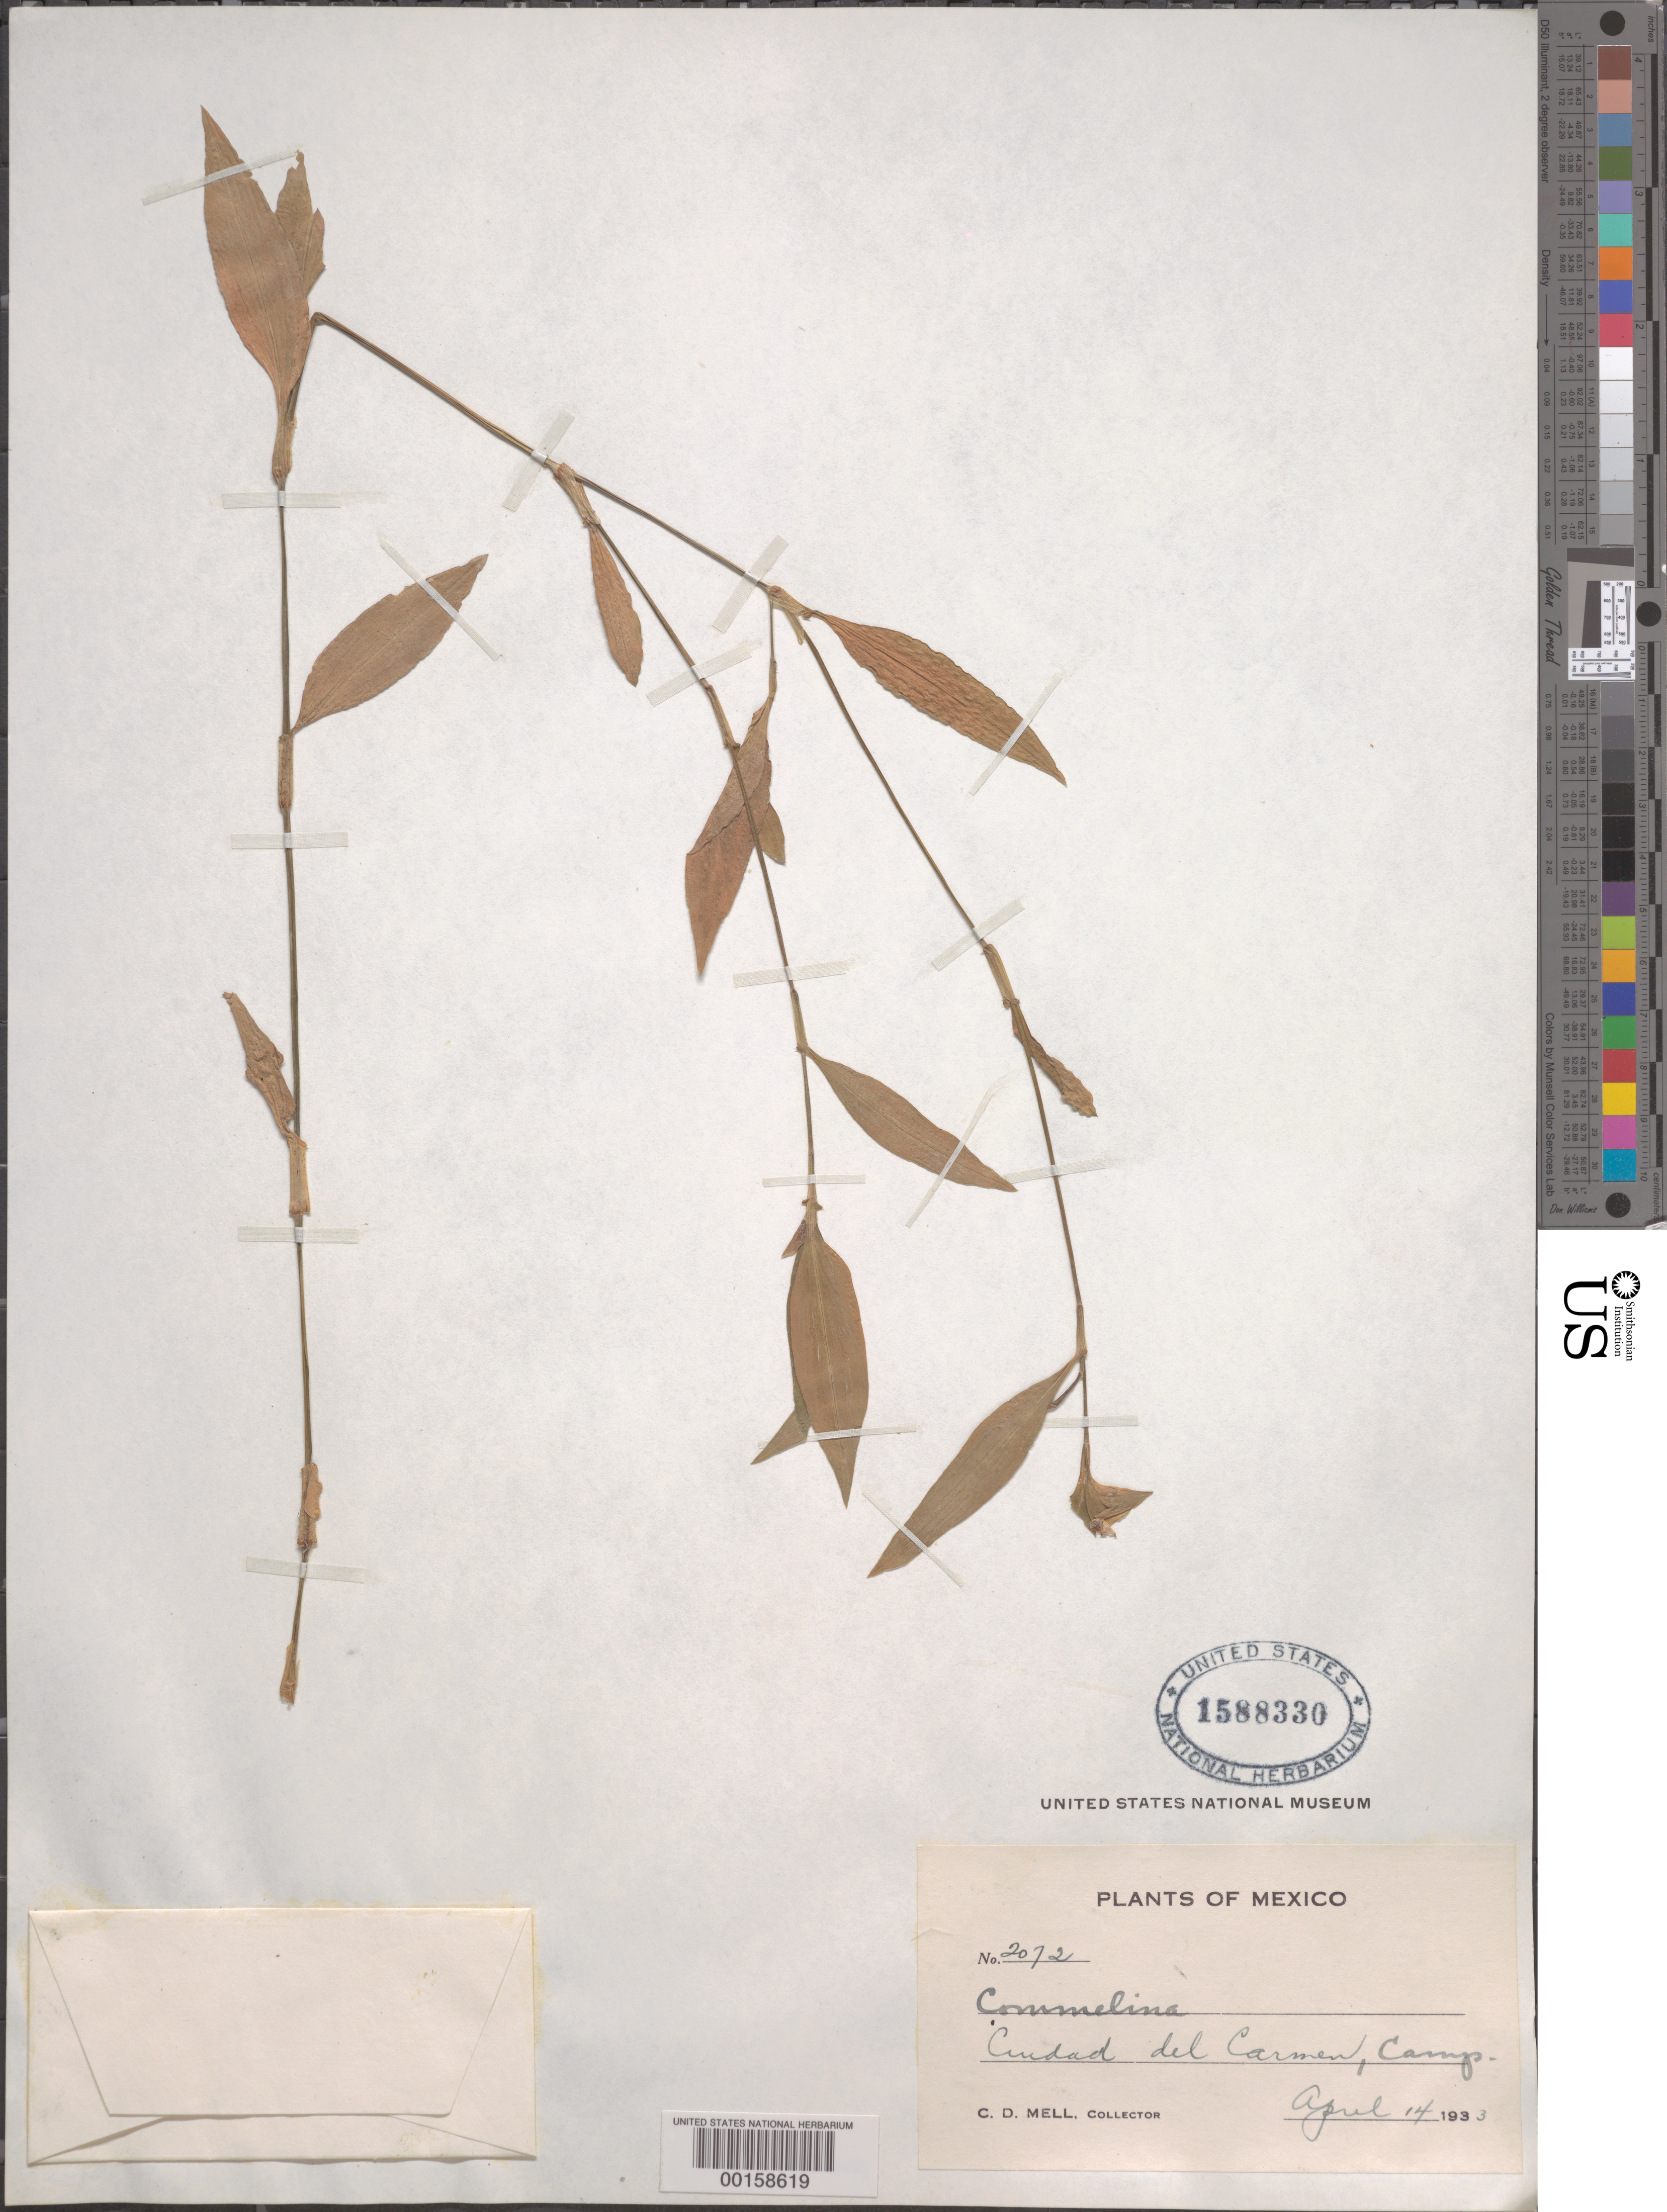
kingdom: Plantae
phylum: Tracheophyta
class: Liliopsida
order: Commelinales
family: Commelinaceae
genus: Commelina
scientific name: Commelina erecta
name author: L.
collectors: C. D. Mell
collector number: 2072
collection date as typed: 14 Apr 1933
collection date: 1933-04-14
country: Mexico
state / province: Campeche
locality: Cuidad del Carmen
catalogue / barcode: US 1588330